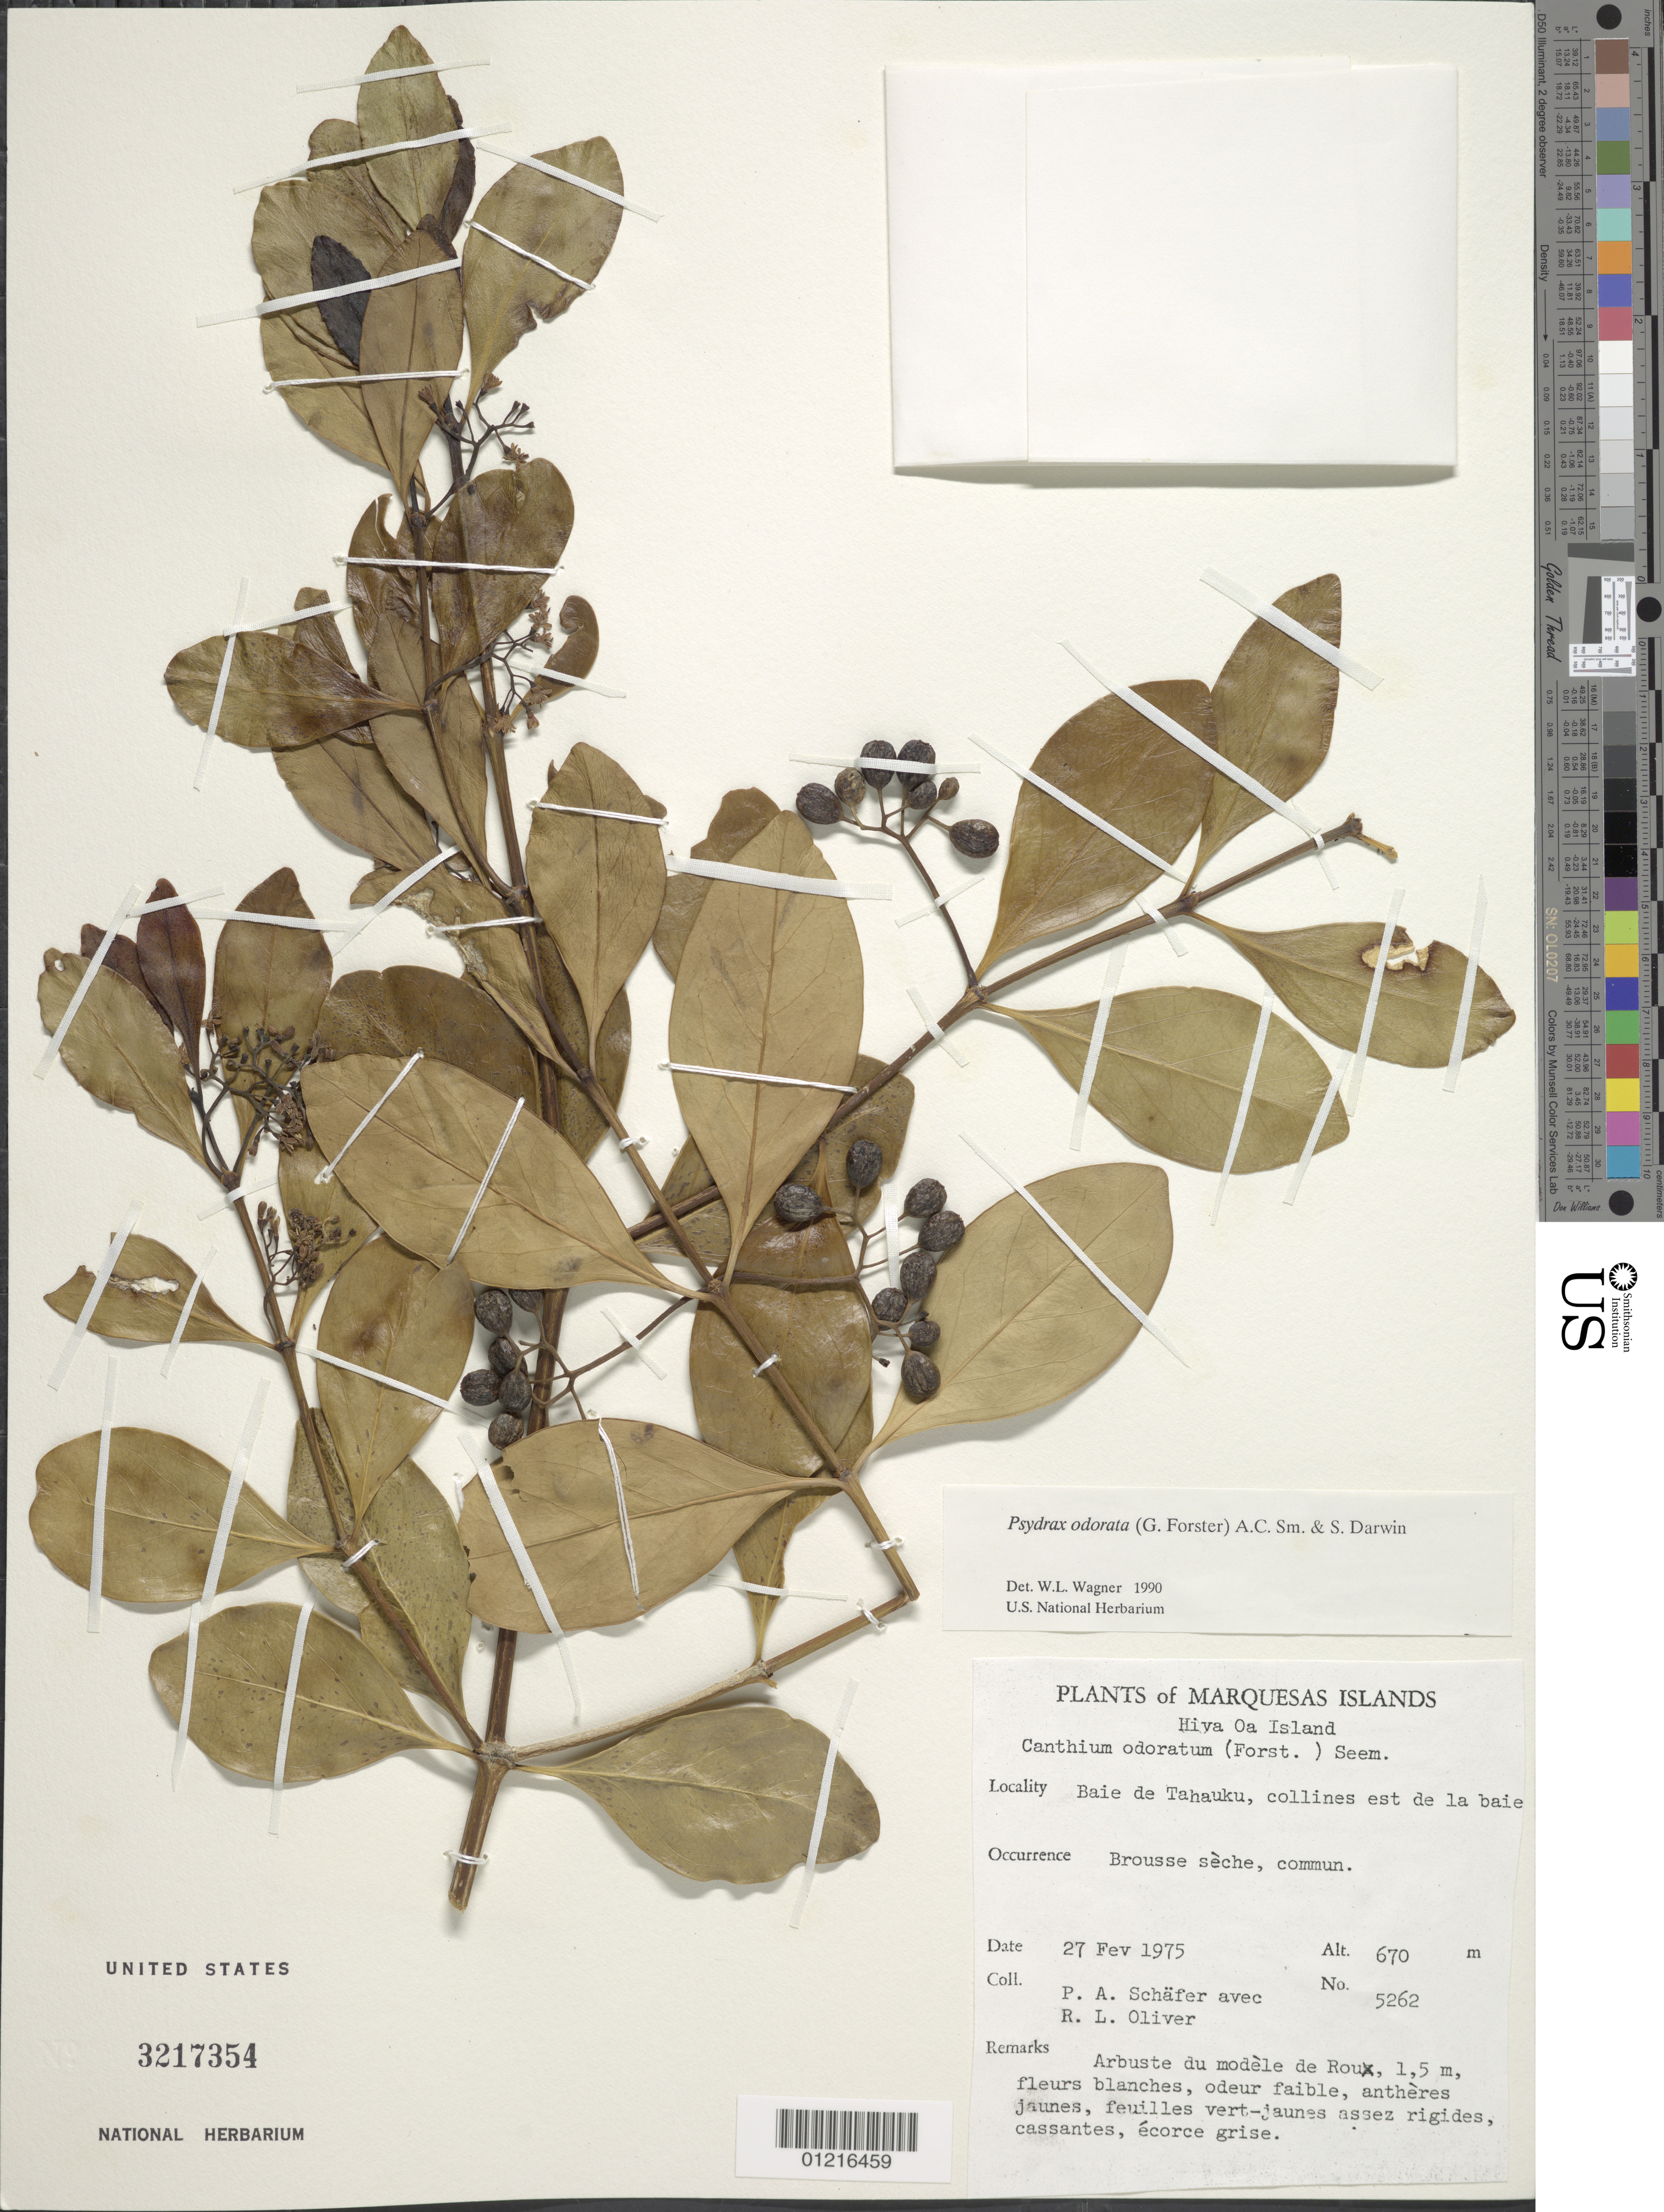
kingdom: Plantae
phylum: Tracheophyta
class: Magnoliopsida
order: Gentianales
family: Rubiaceae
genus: Psydrax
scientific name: Psydrax odorata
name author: (G. Forst.) A.C. Sm. & S.P. Darwin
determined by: Wagner, W. L., (BOT), Smithsonian Institution - National Museum of Natural History (UNITED STATES)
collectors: P. A. Schäfer & R. L. Oliver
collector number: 5262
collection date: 1975-02-27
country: French Polynesia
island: Hiva Oa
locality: Baie de Tahauku, collines E de la baie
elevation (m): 670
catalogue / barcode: US 3217354